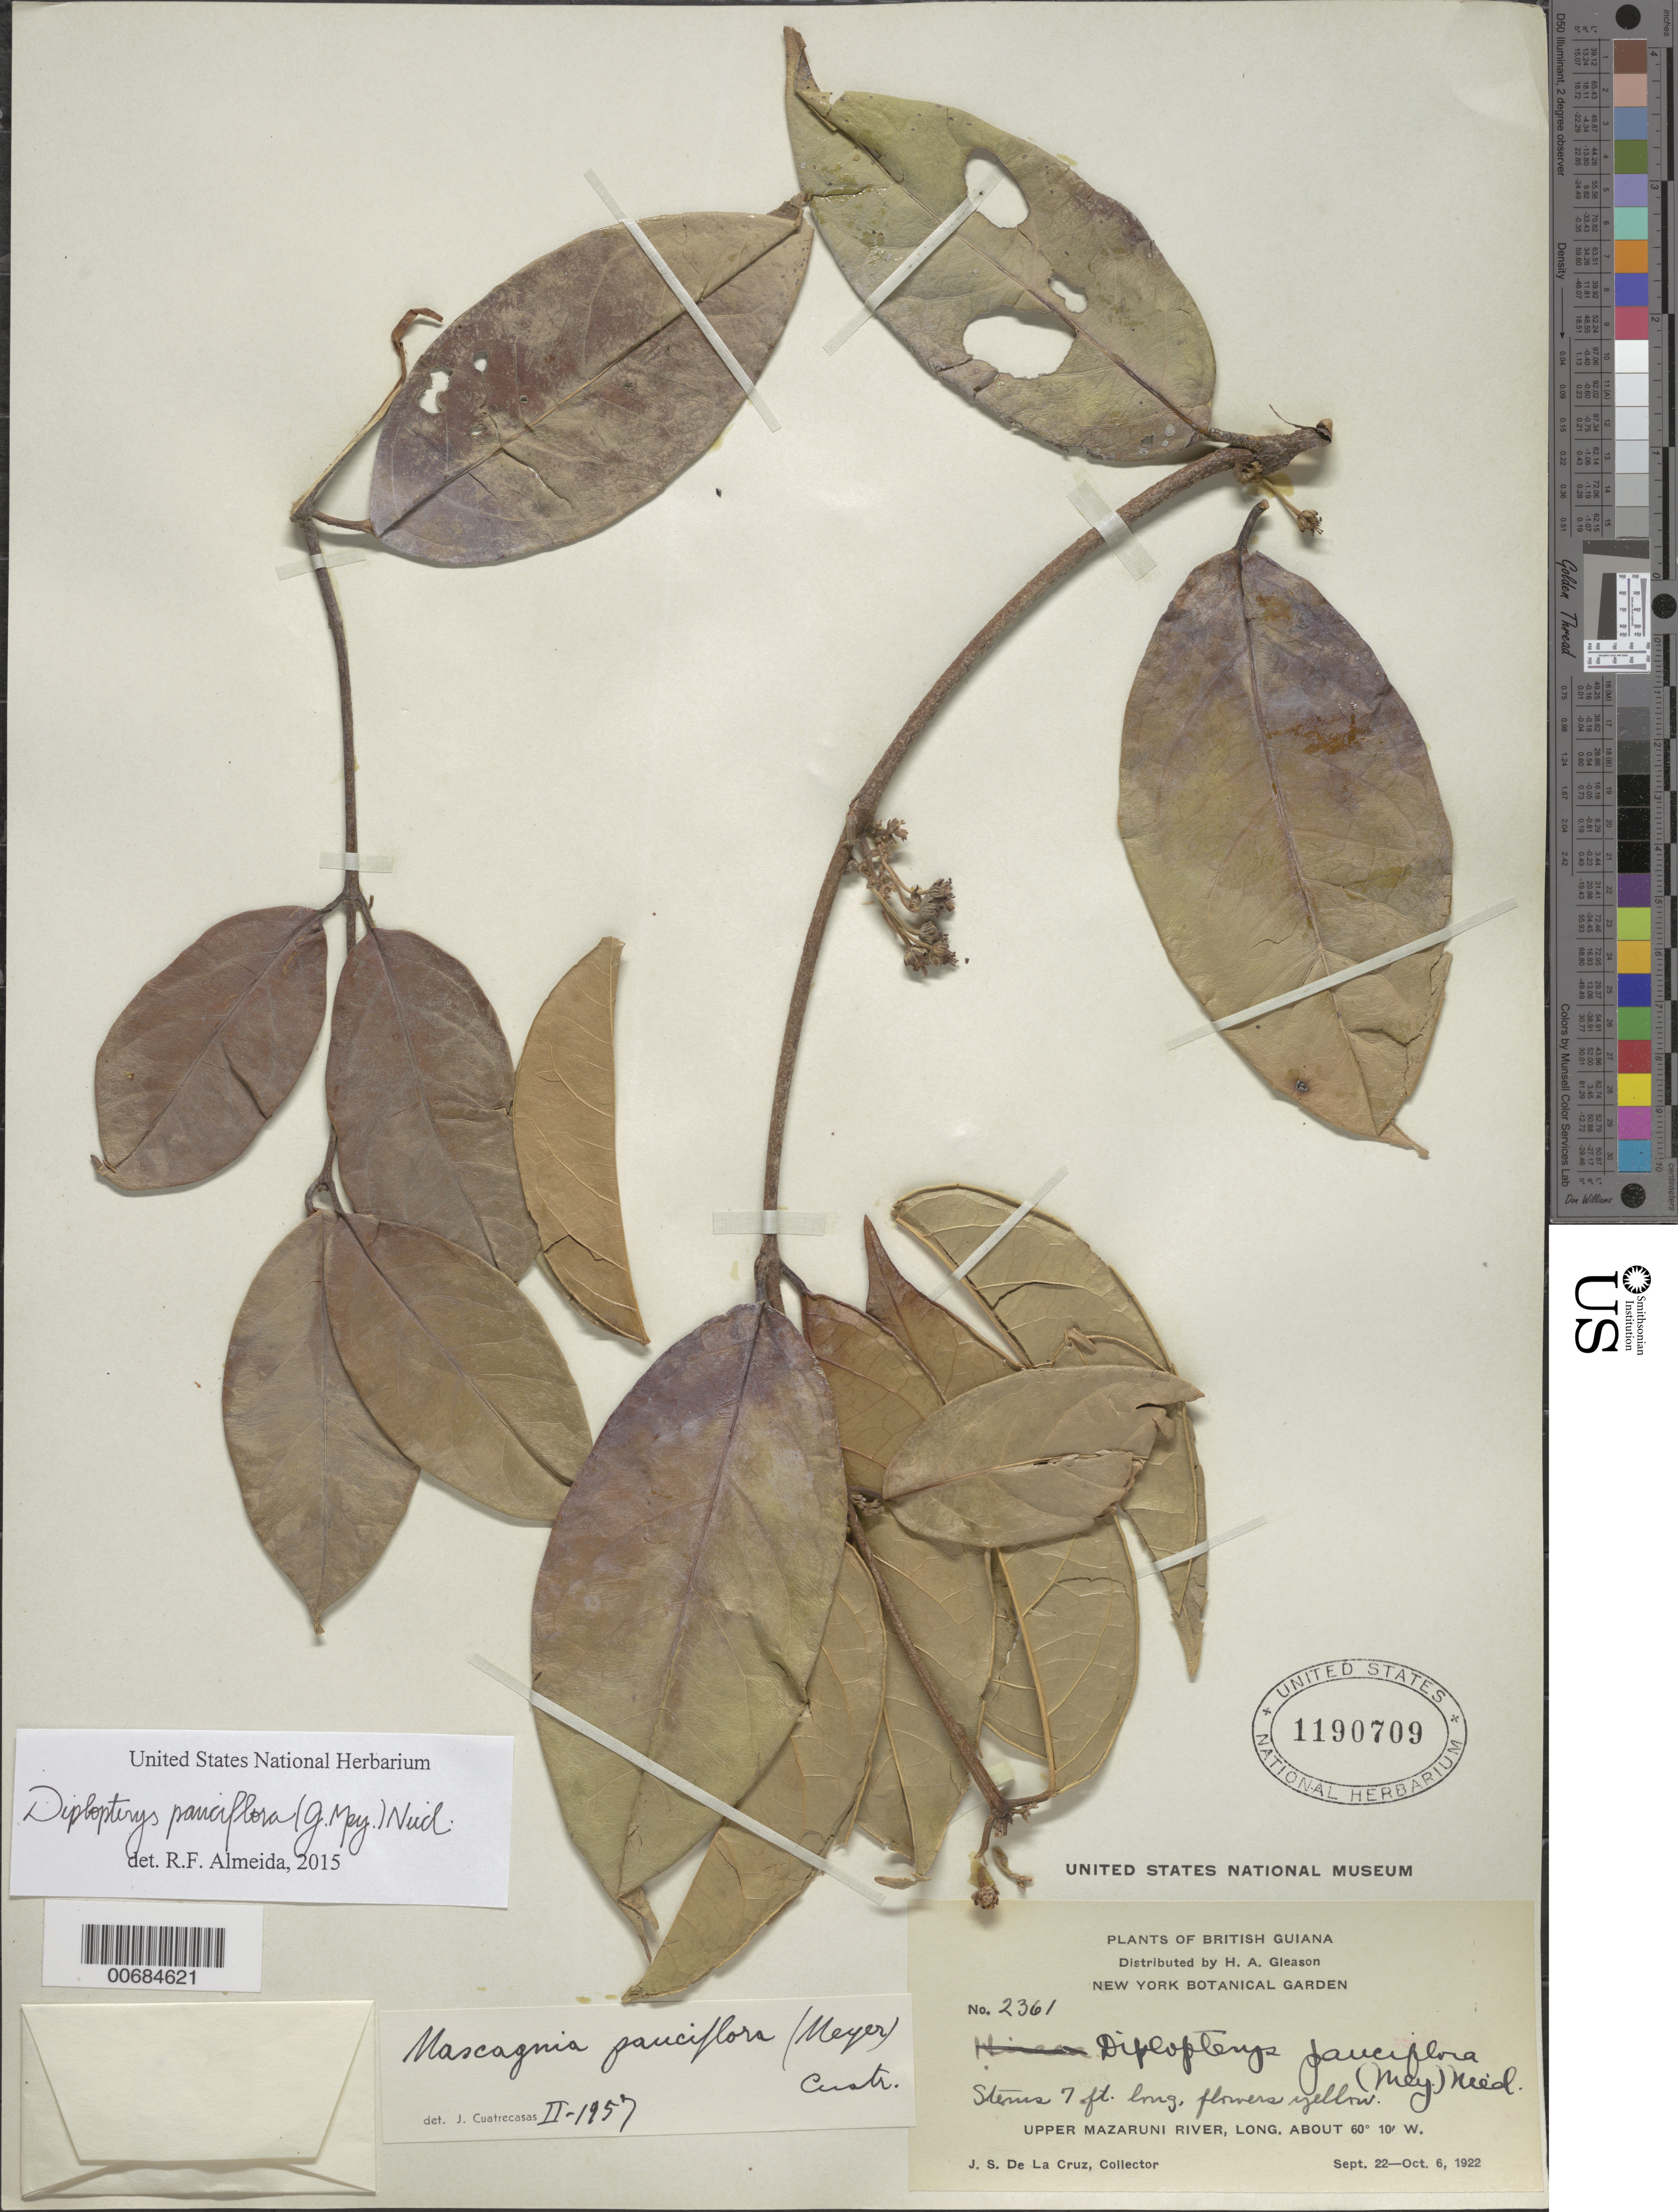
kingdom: Plantae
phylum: Tracheophyta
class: Magnoliopsida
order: Malpighiales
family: Malpighiaceae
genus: Diplopterys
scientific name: Diplopterys pauciflora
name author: (G. Mey.) Nied.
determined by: De Almeida, R. F., (HUEFS), Universidade Estadual de Feira de Santana (BRAZIL)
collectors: J. S. de la Cruz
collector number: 2361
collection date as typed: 22-Sep-22 to 6-Oct-22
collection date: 1922-09-22/1922-10-06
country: Guyana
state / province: Cuyuni-Mazaruni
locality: Upper Mazaruni R.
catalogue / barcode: US 1190709